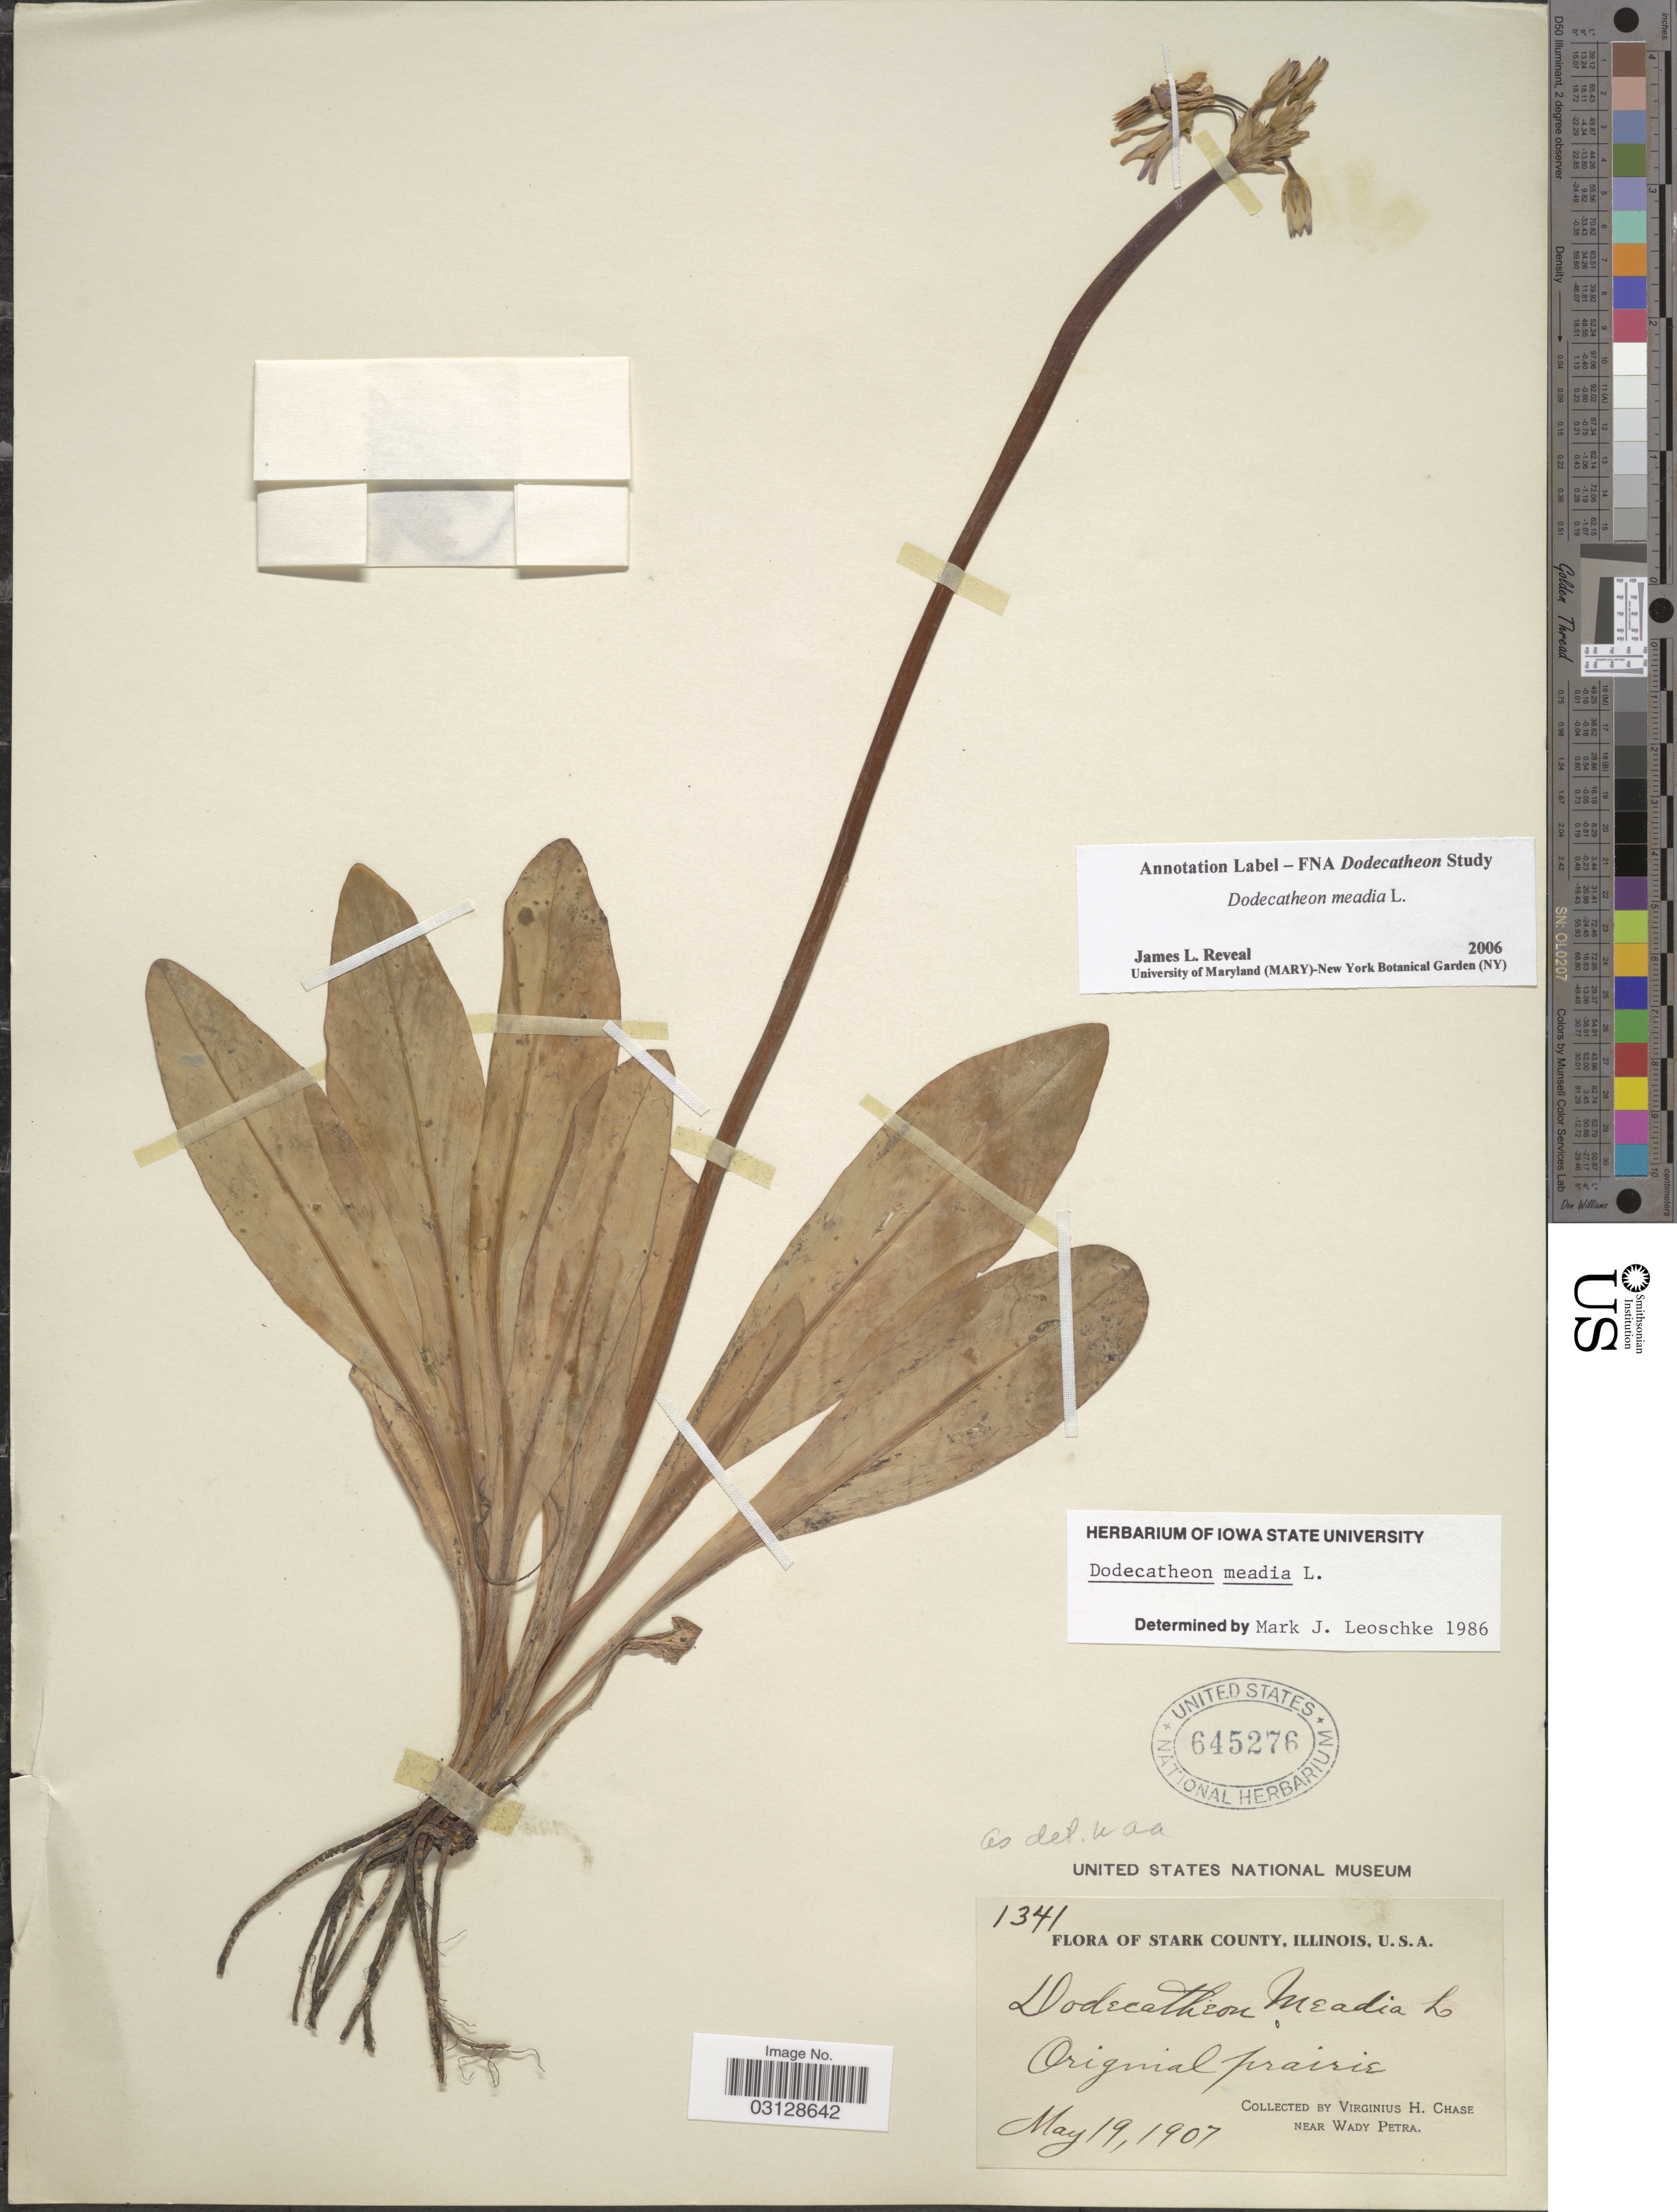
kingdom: Plantae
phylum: Tracheophyta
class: Magnoliopsida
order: Ericales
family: Primulaceae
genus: Dodecatheon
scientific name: Dodecatheon meadia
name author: L.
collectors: V. H. Chase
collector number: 1341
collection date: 1907-05-19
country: United States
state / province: Illinois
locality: Stark County. Near Wady Petra.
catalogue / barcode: US 645276